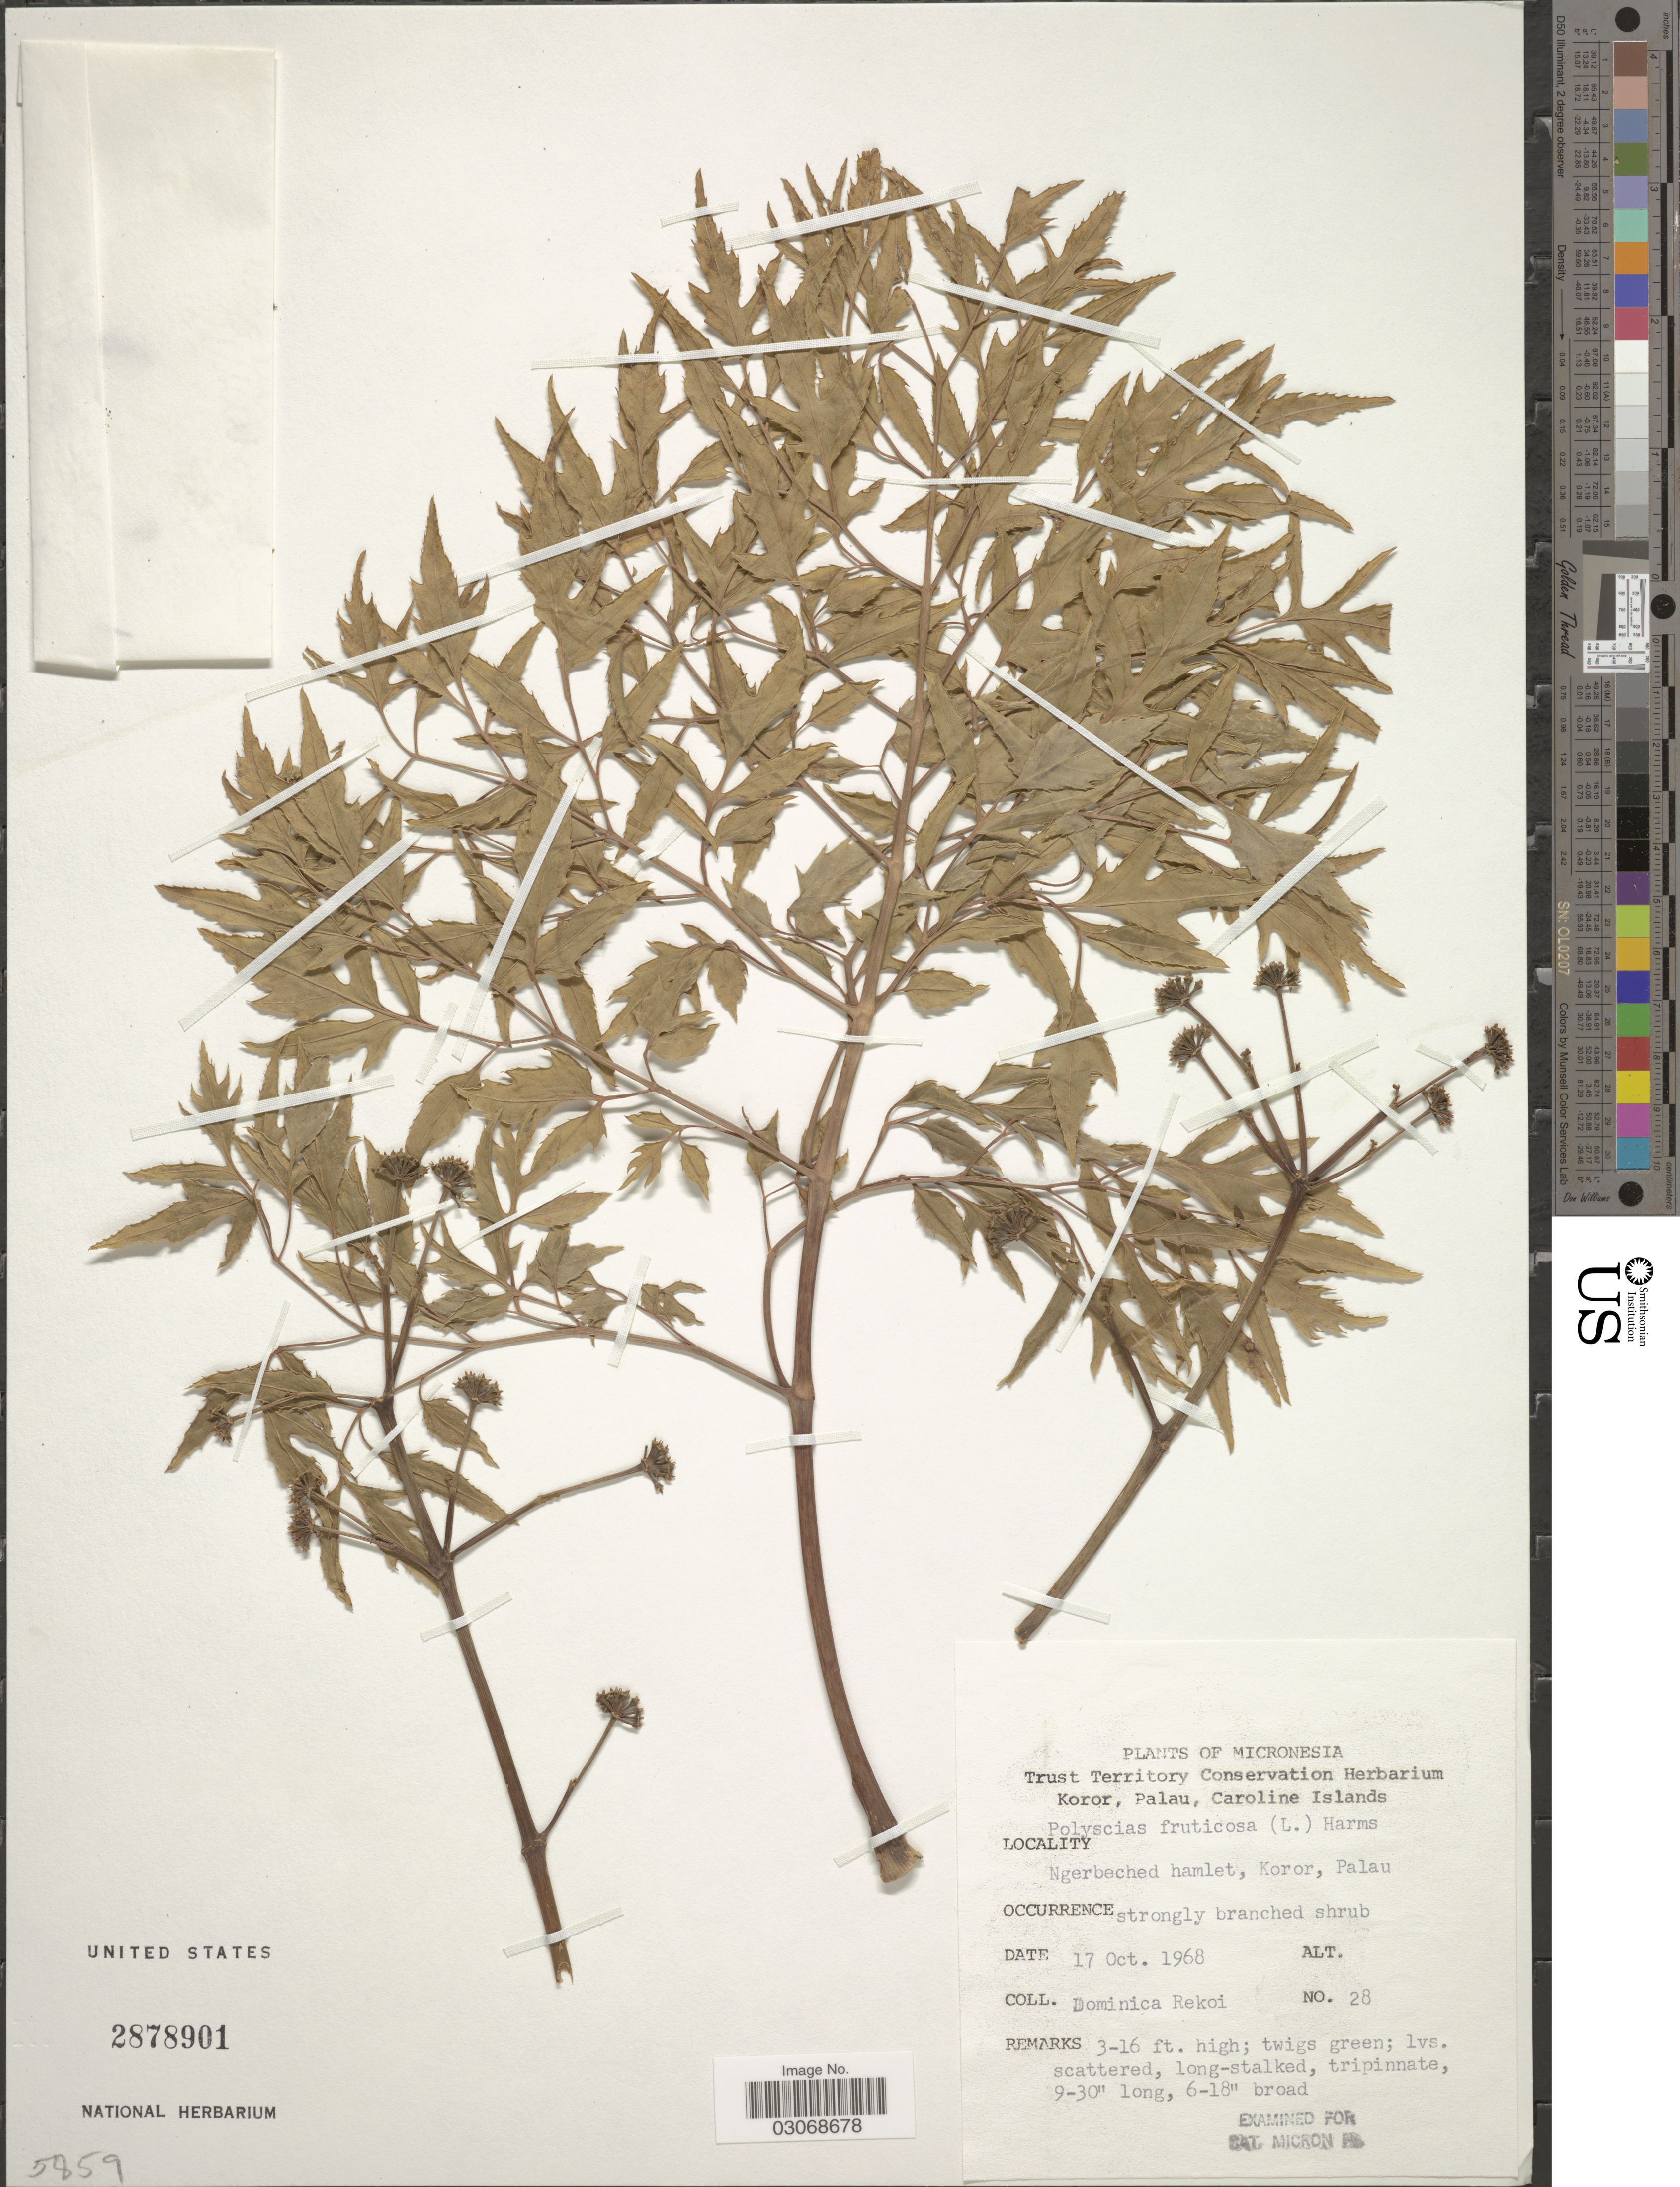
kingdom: Plantae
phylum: Tracheophyta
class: Magnoliopsida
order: Apiales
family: Araliaceae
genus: Polyscias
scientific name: Polyscias fruticosa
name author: (L.) Harms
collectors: D. Rekoi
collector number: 28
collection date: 1968-10-17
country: Palau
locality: Ngerbeched hamlet, Koror, Palau.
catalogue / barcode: US 2878901